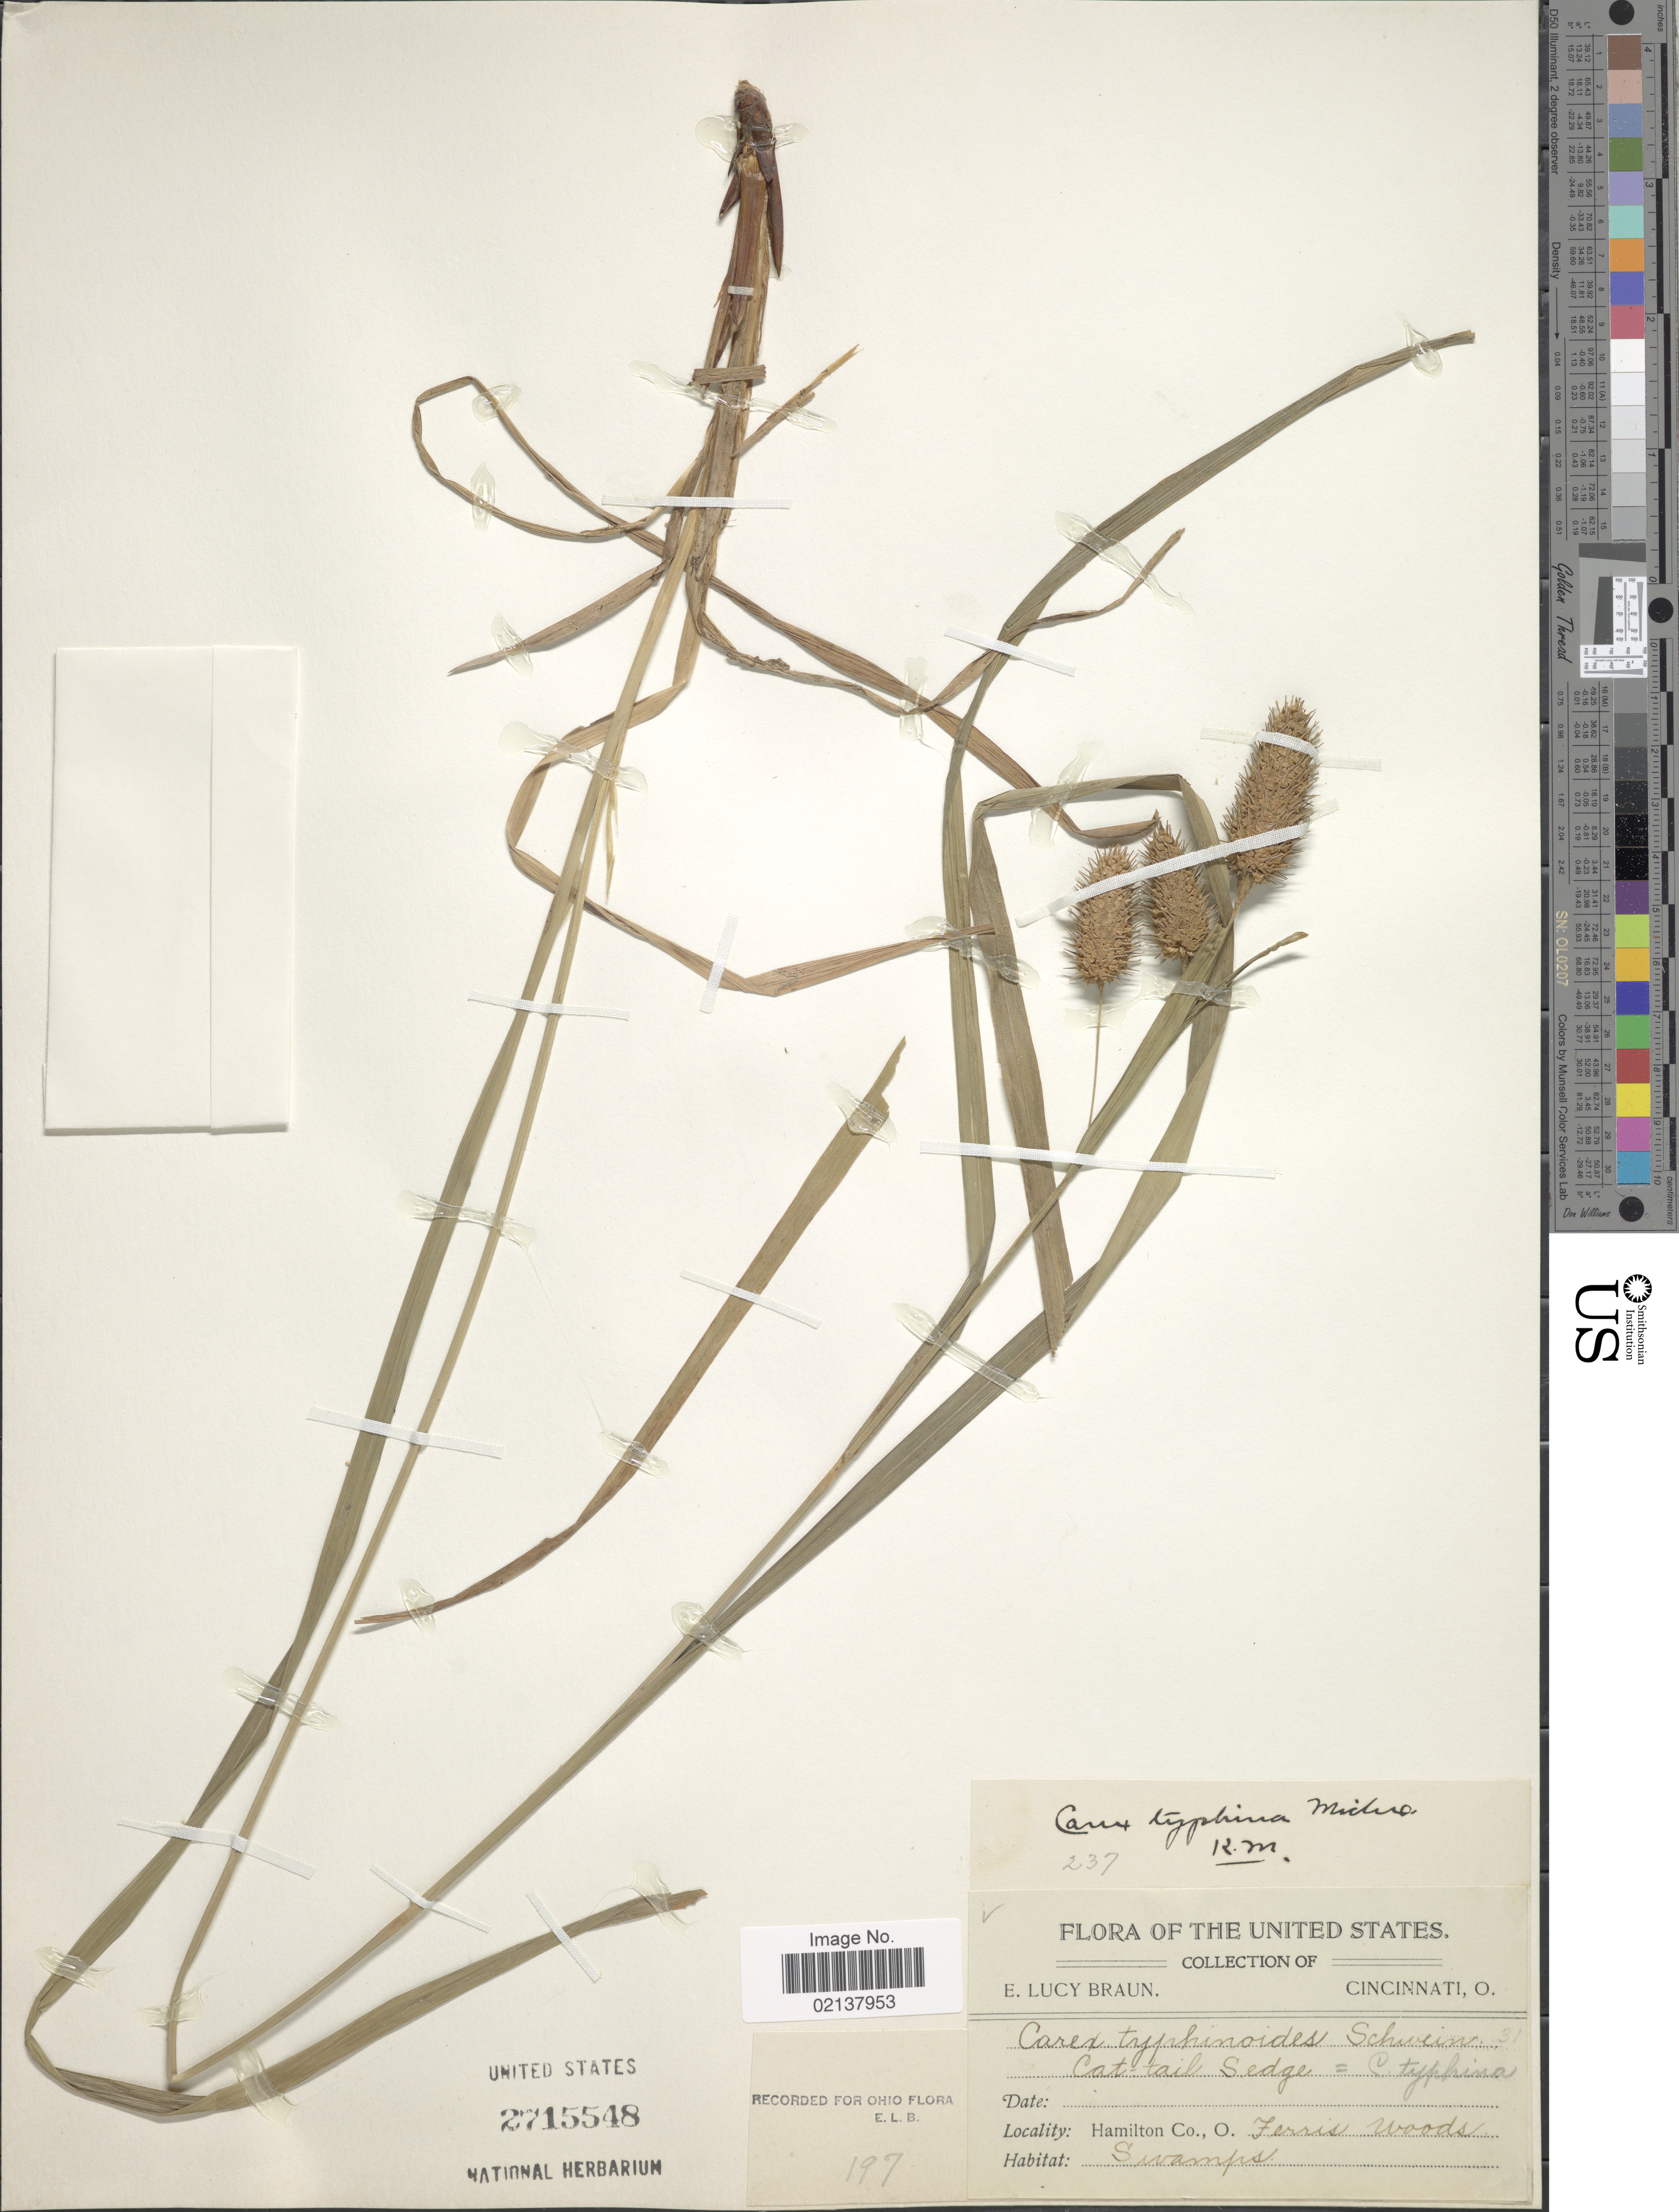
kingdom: Plantae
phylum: Tracheophyta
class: Liliopsida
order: Poales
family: Cyperaceae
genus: Carex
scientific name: Carex typhina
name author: Michx.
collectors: E. L. Braun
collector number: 197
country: United States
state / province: Ohio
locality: Hamilton Co., O. Ferris Woods.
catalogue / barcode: US 2715548